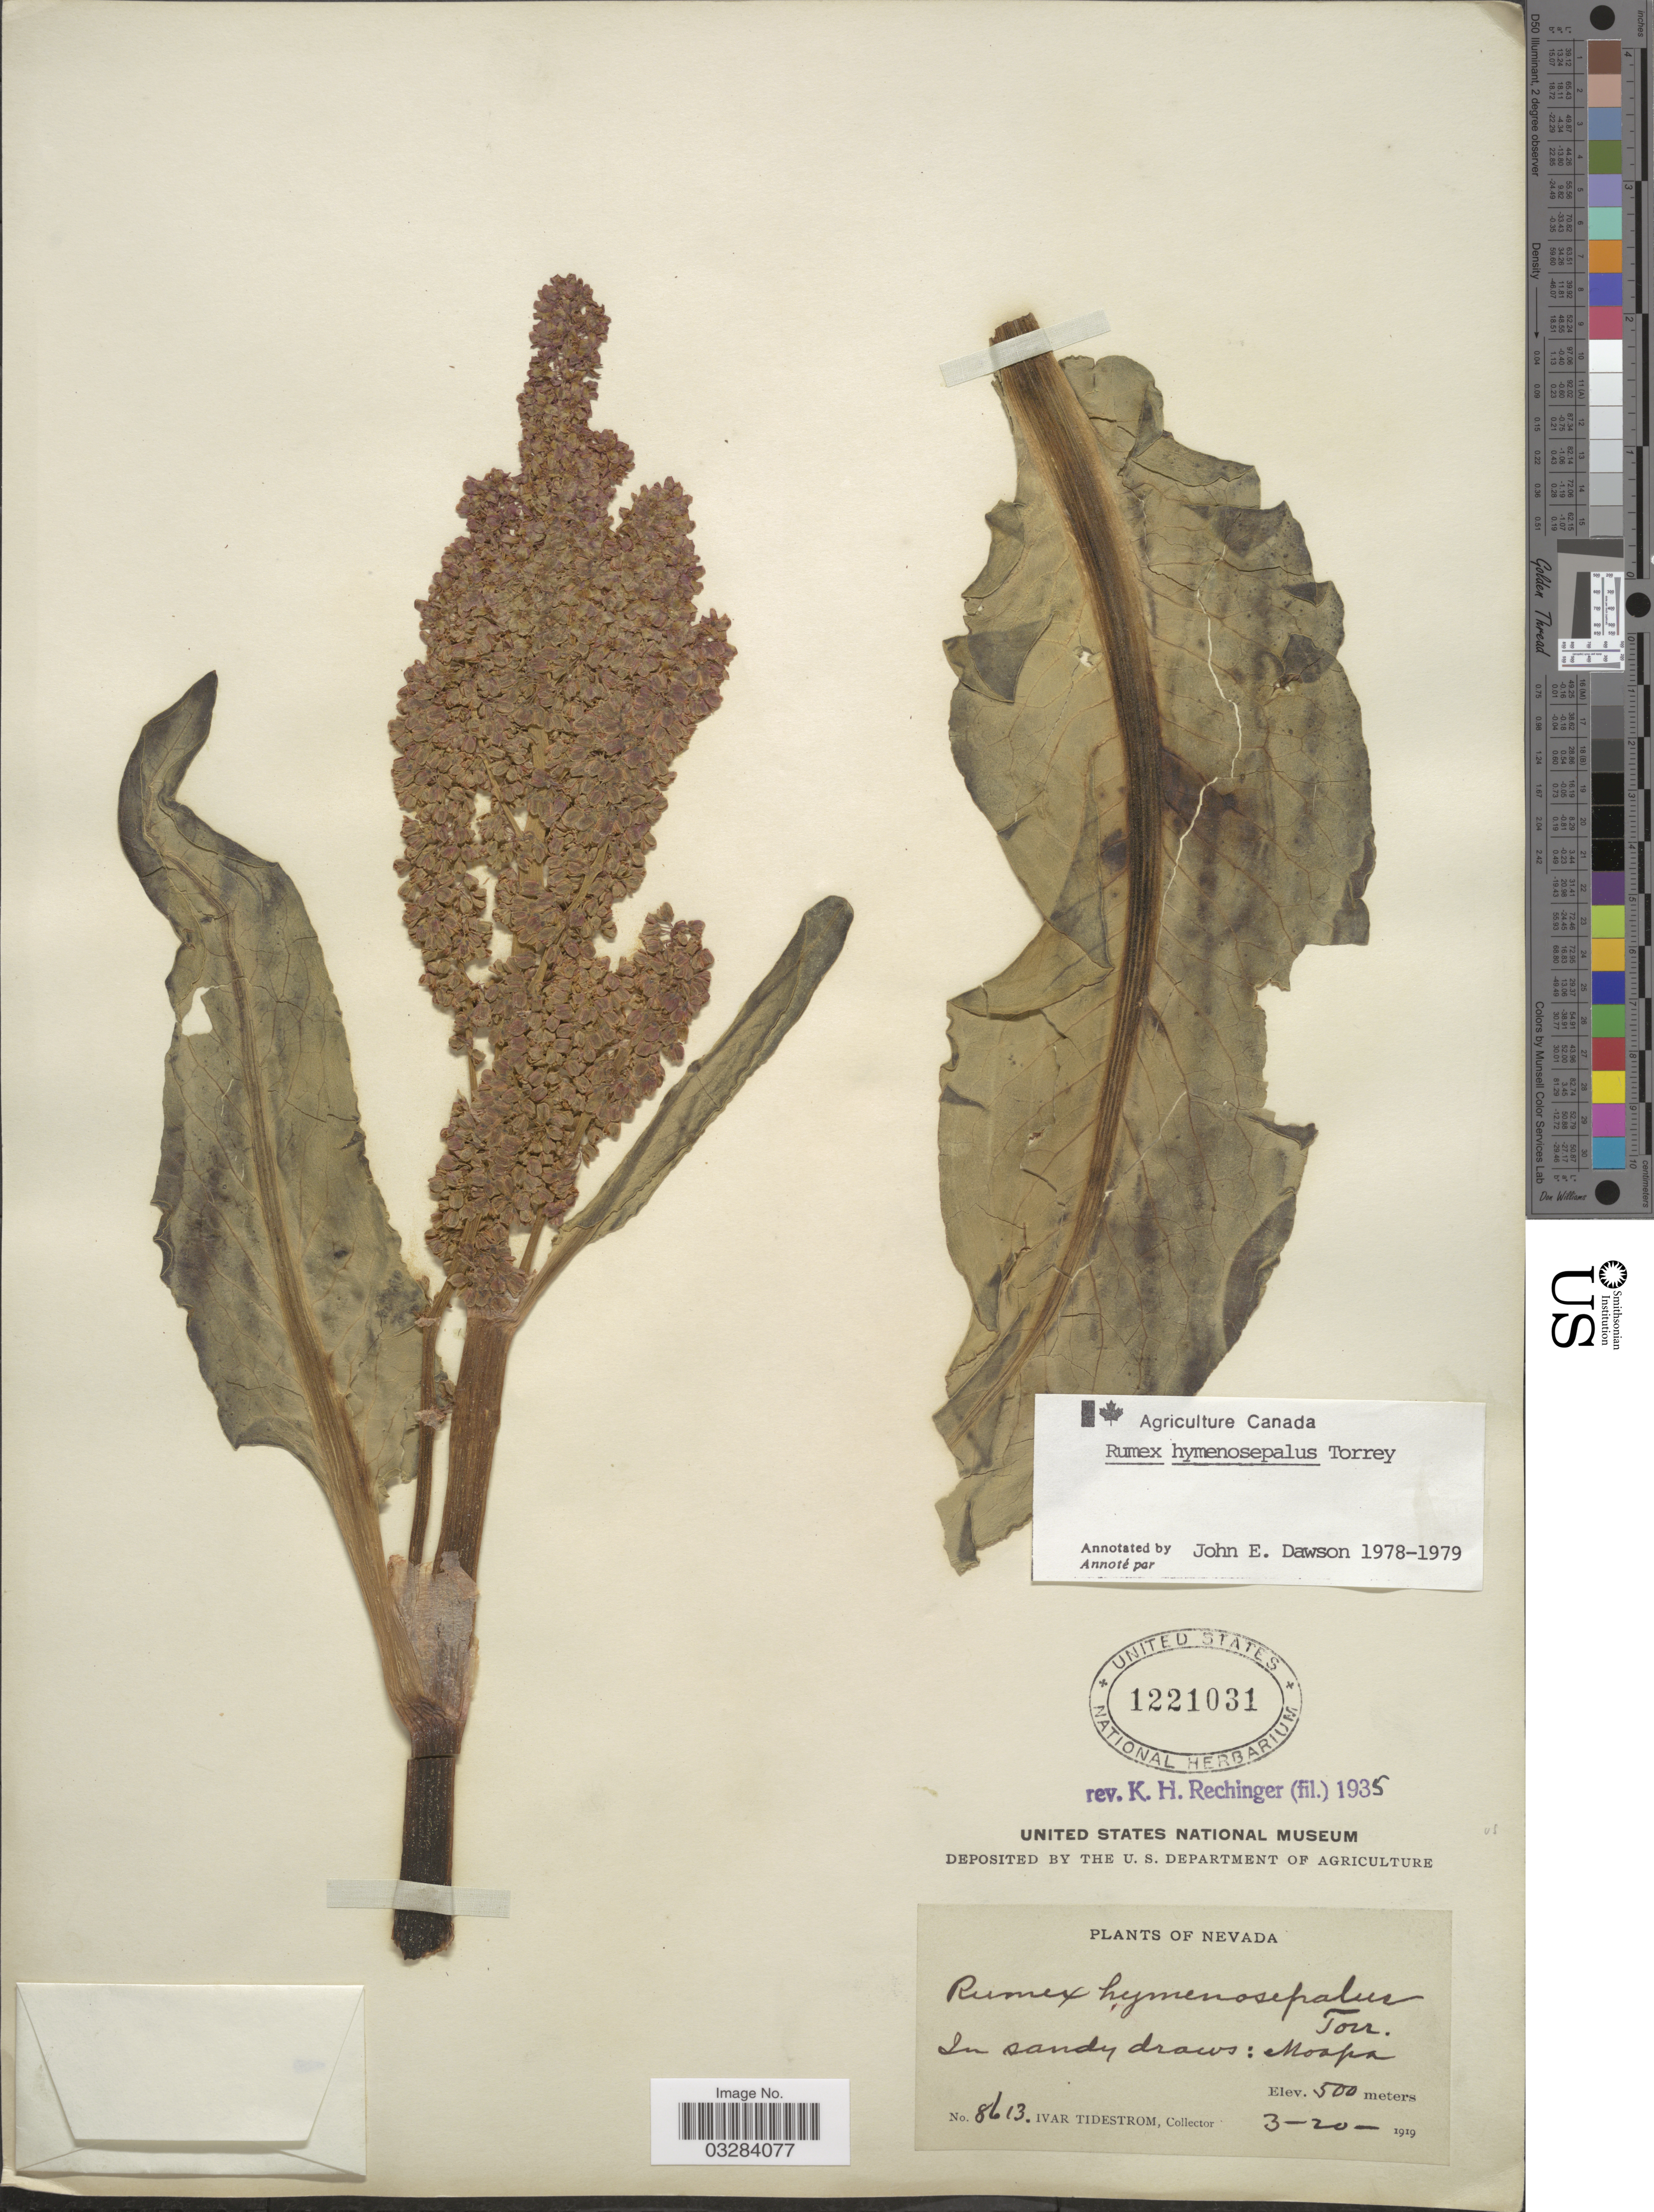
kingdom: Plantae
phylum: Tracheophyta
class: Magnoliopsida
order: Caryophyllales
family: Polygonaceae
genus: Rumex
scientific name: Rumex hymenosepalus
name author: Torr.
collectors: I. F. Tidestrom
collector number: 8613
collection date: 1919-03-20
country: United States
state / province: Nevada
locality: Moapa.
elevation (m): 500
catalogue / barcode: US 1221031